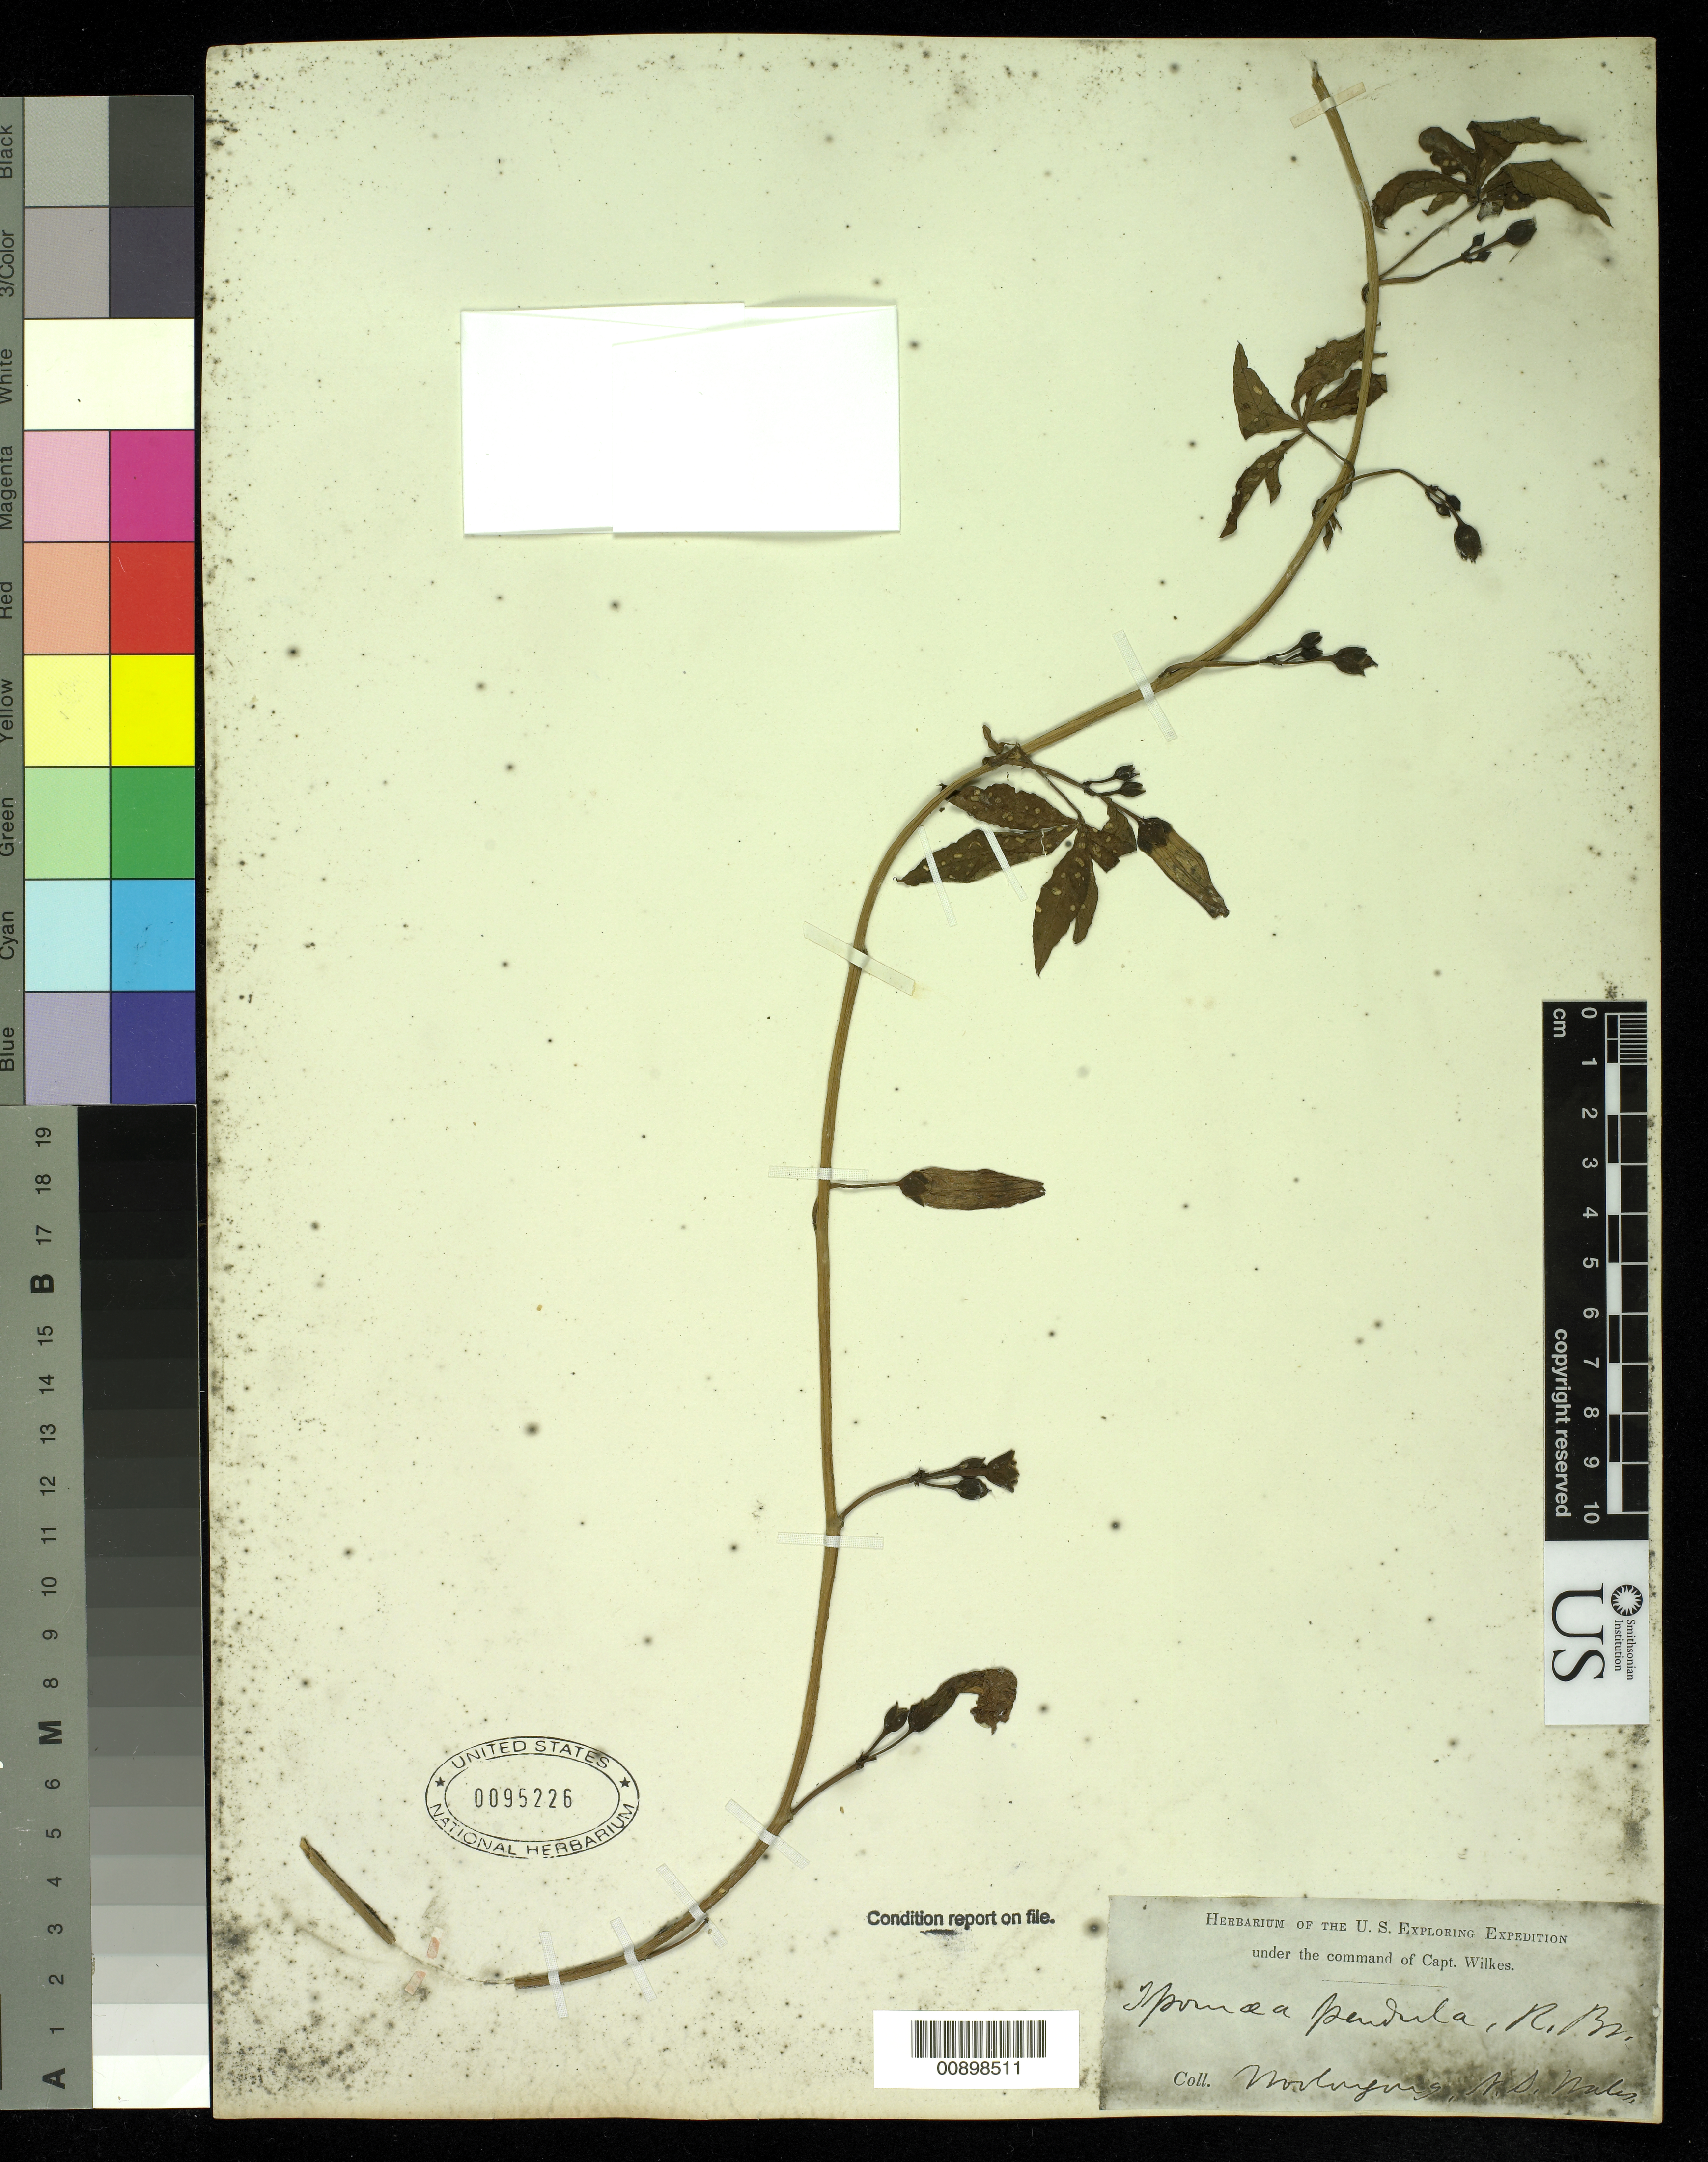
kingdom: Plantae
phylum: Tracheophyta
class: Magnoliopsida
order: Solanales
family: Convolvulaceae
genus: Ipomoea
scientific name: Ipomoea pendula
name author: R. Br.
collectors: Wilkes Explor. Exped.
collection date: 1838/1842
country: Australia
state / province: New South Wales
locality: Woolongong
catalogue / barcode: US 95226